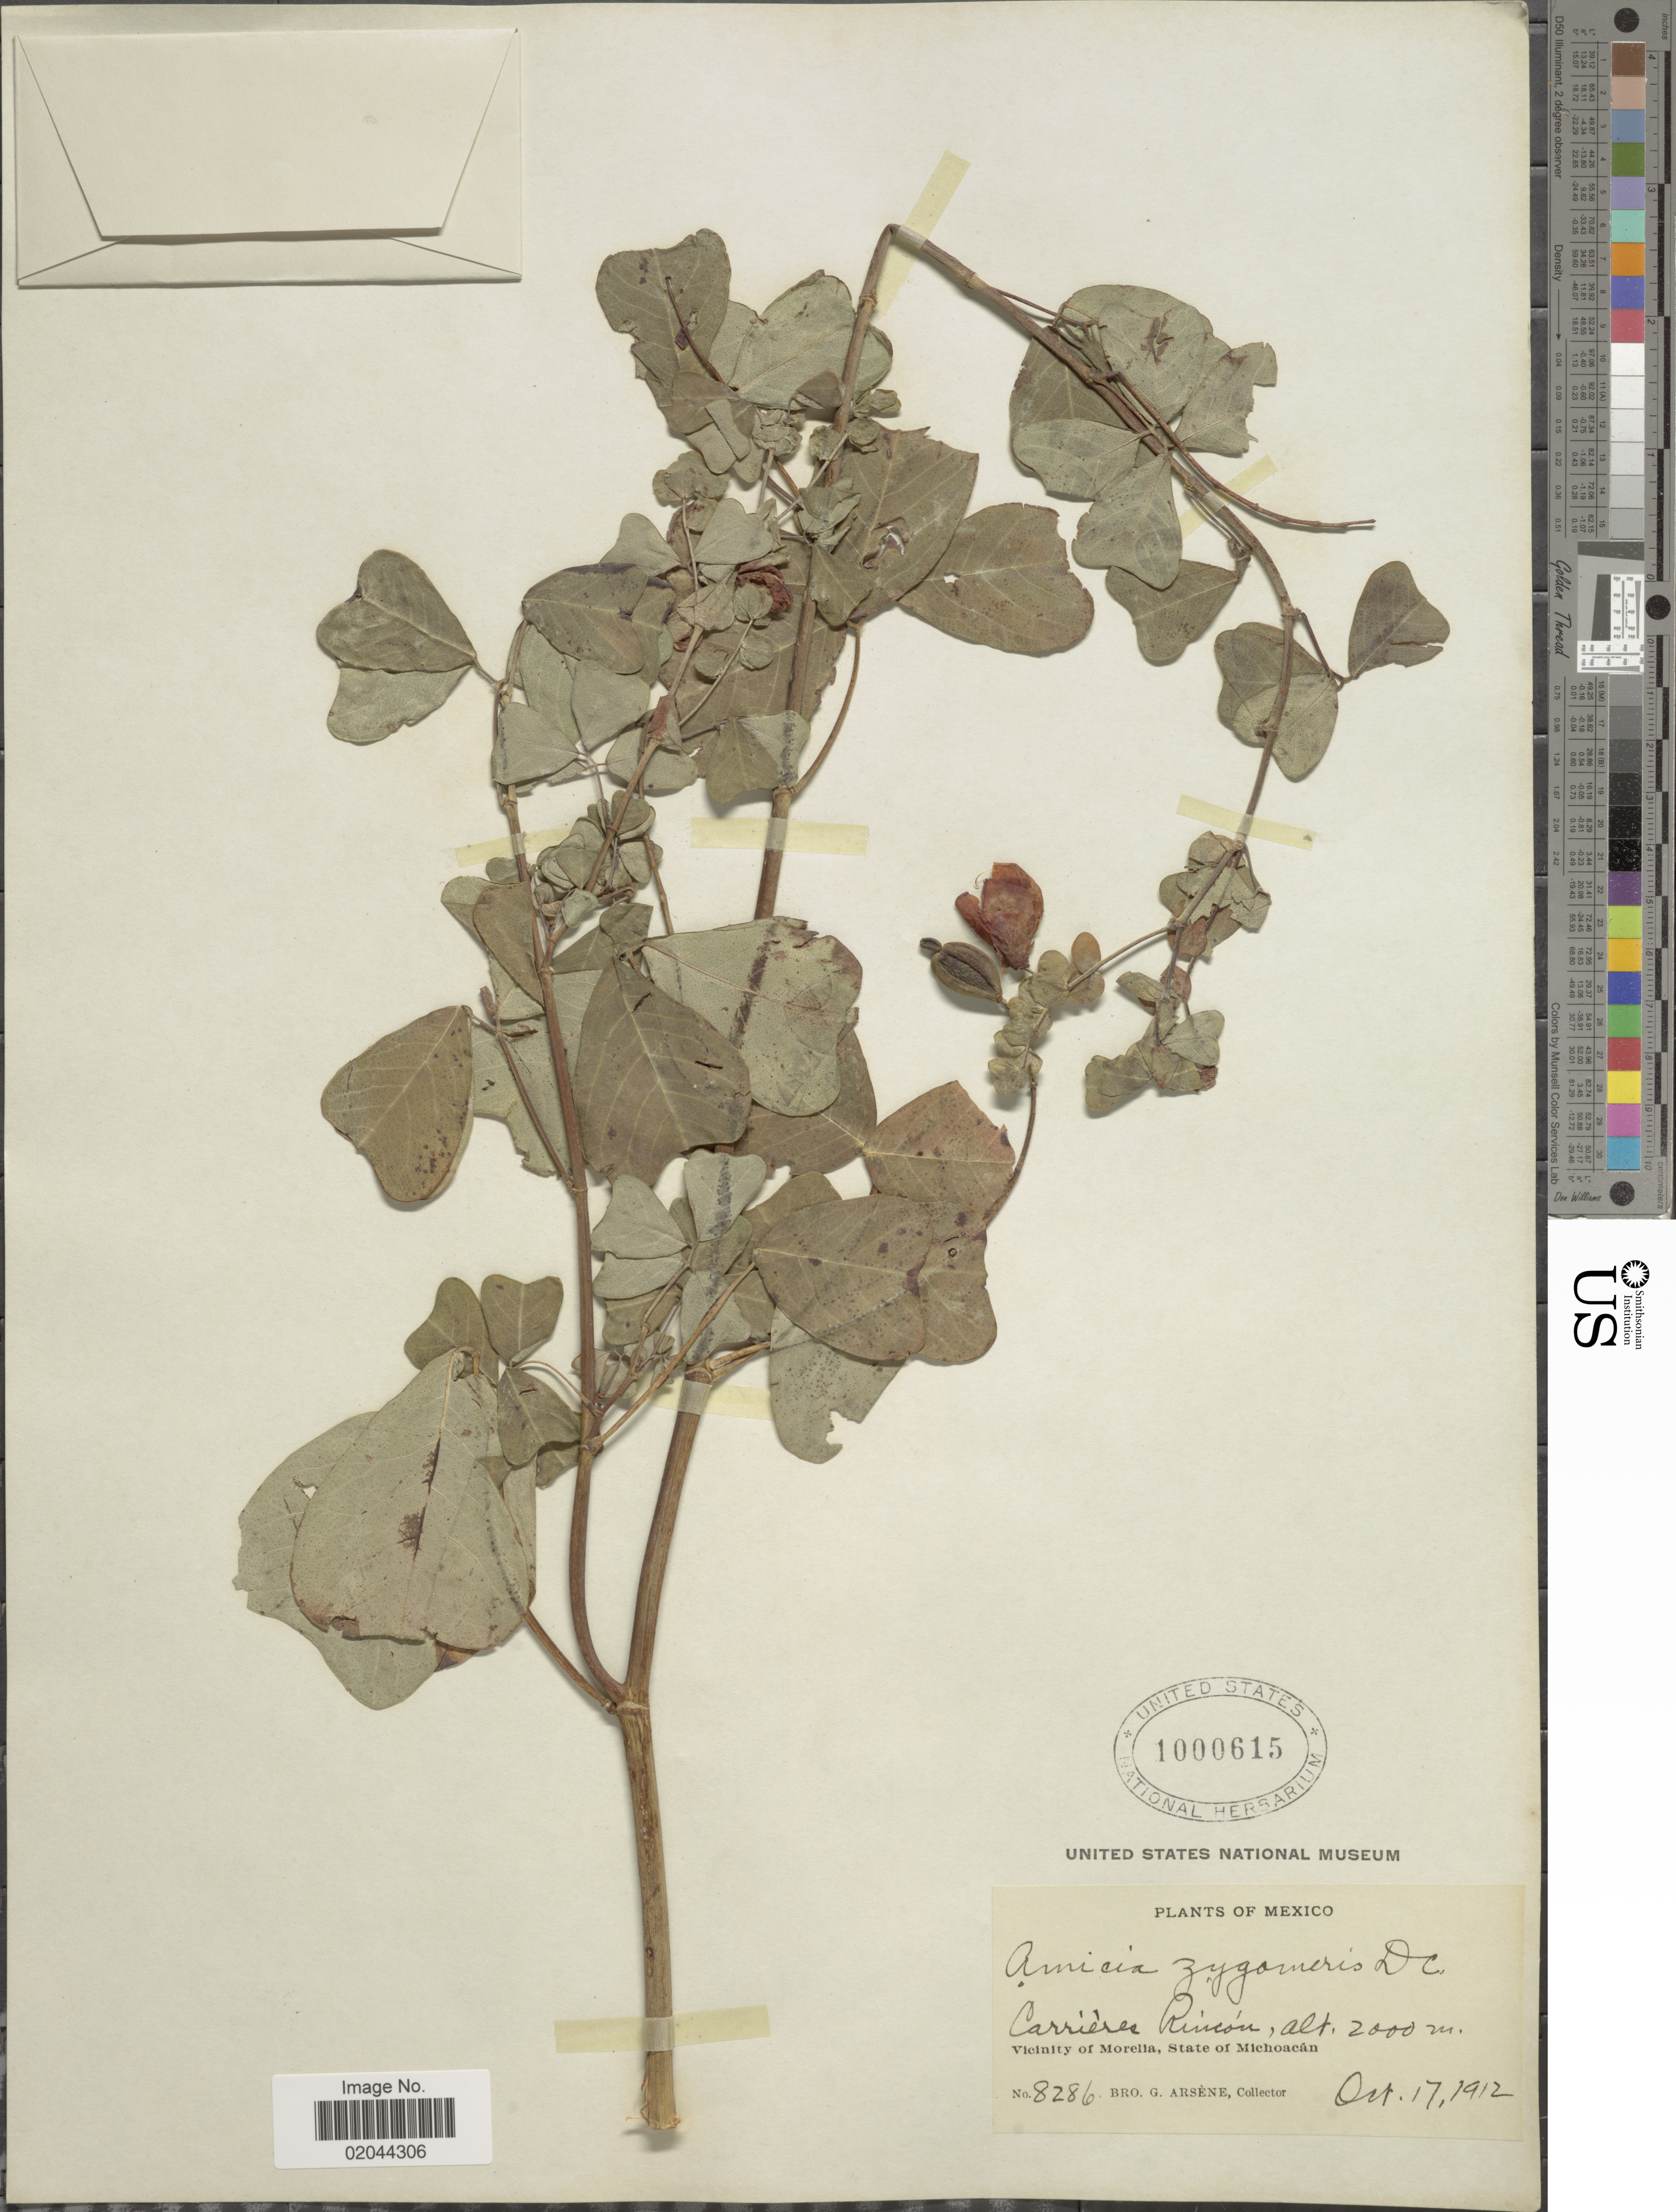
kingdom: Plantae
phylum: Tracheophyta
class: Magnoliopsida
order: Fabales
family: Fabaceae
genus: Amicia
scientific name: Amicia zygomeris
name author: DC.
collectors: Bro. G. Arsène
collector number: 8286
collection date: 1912-10-17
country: Mexico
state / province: Michoacán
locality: Carri0Þres Rincón, Vicinity of Morelia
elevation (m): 2000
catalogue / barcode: US 1000615